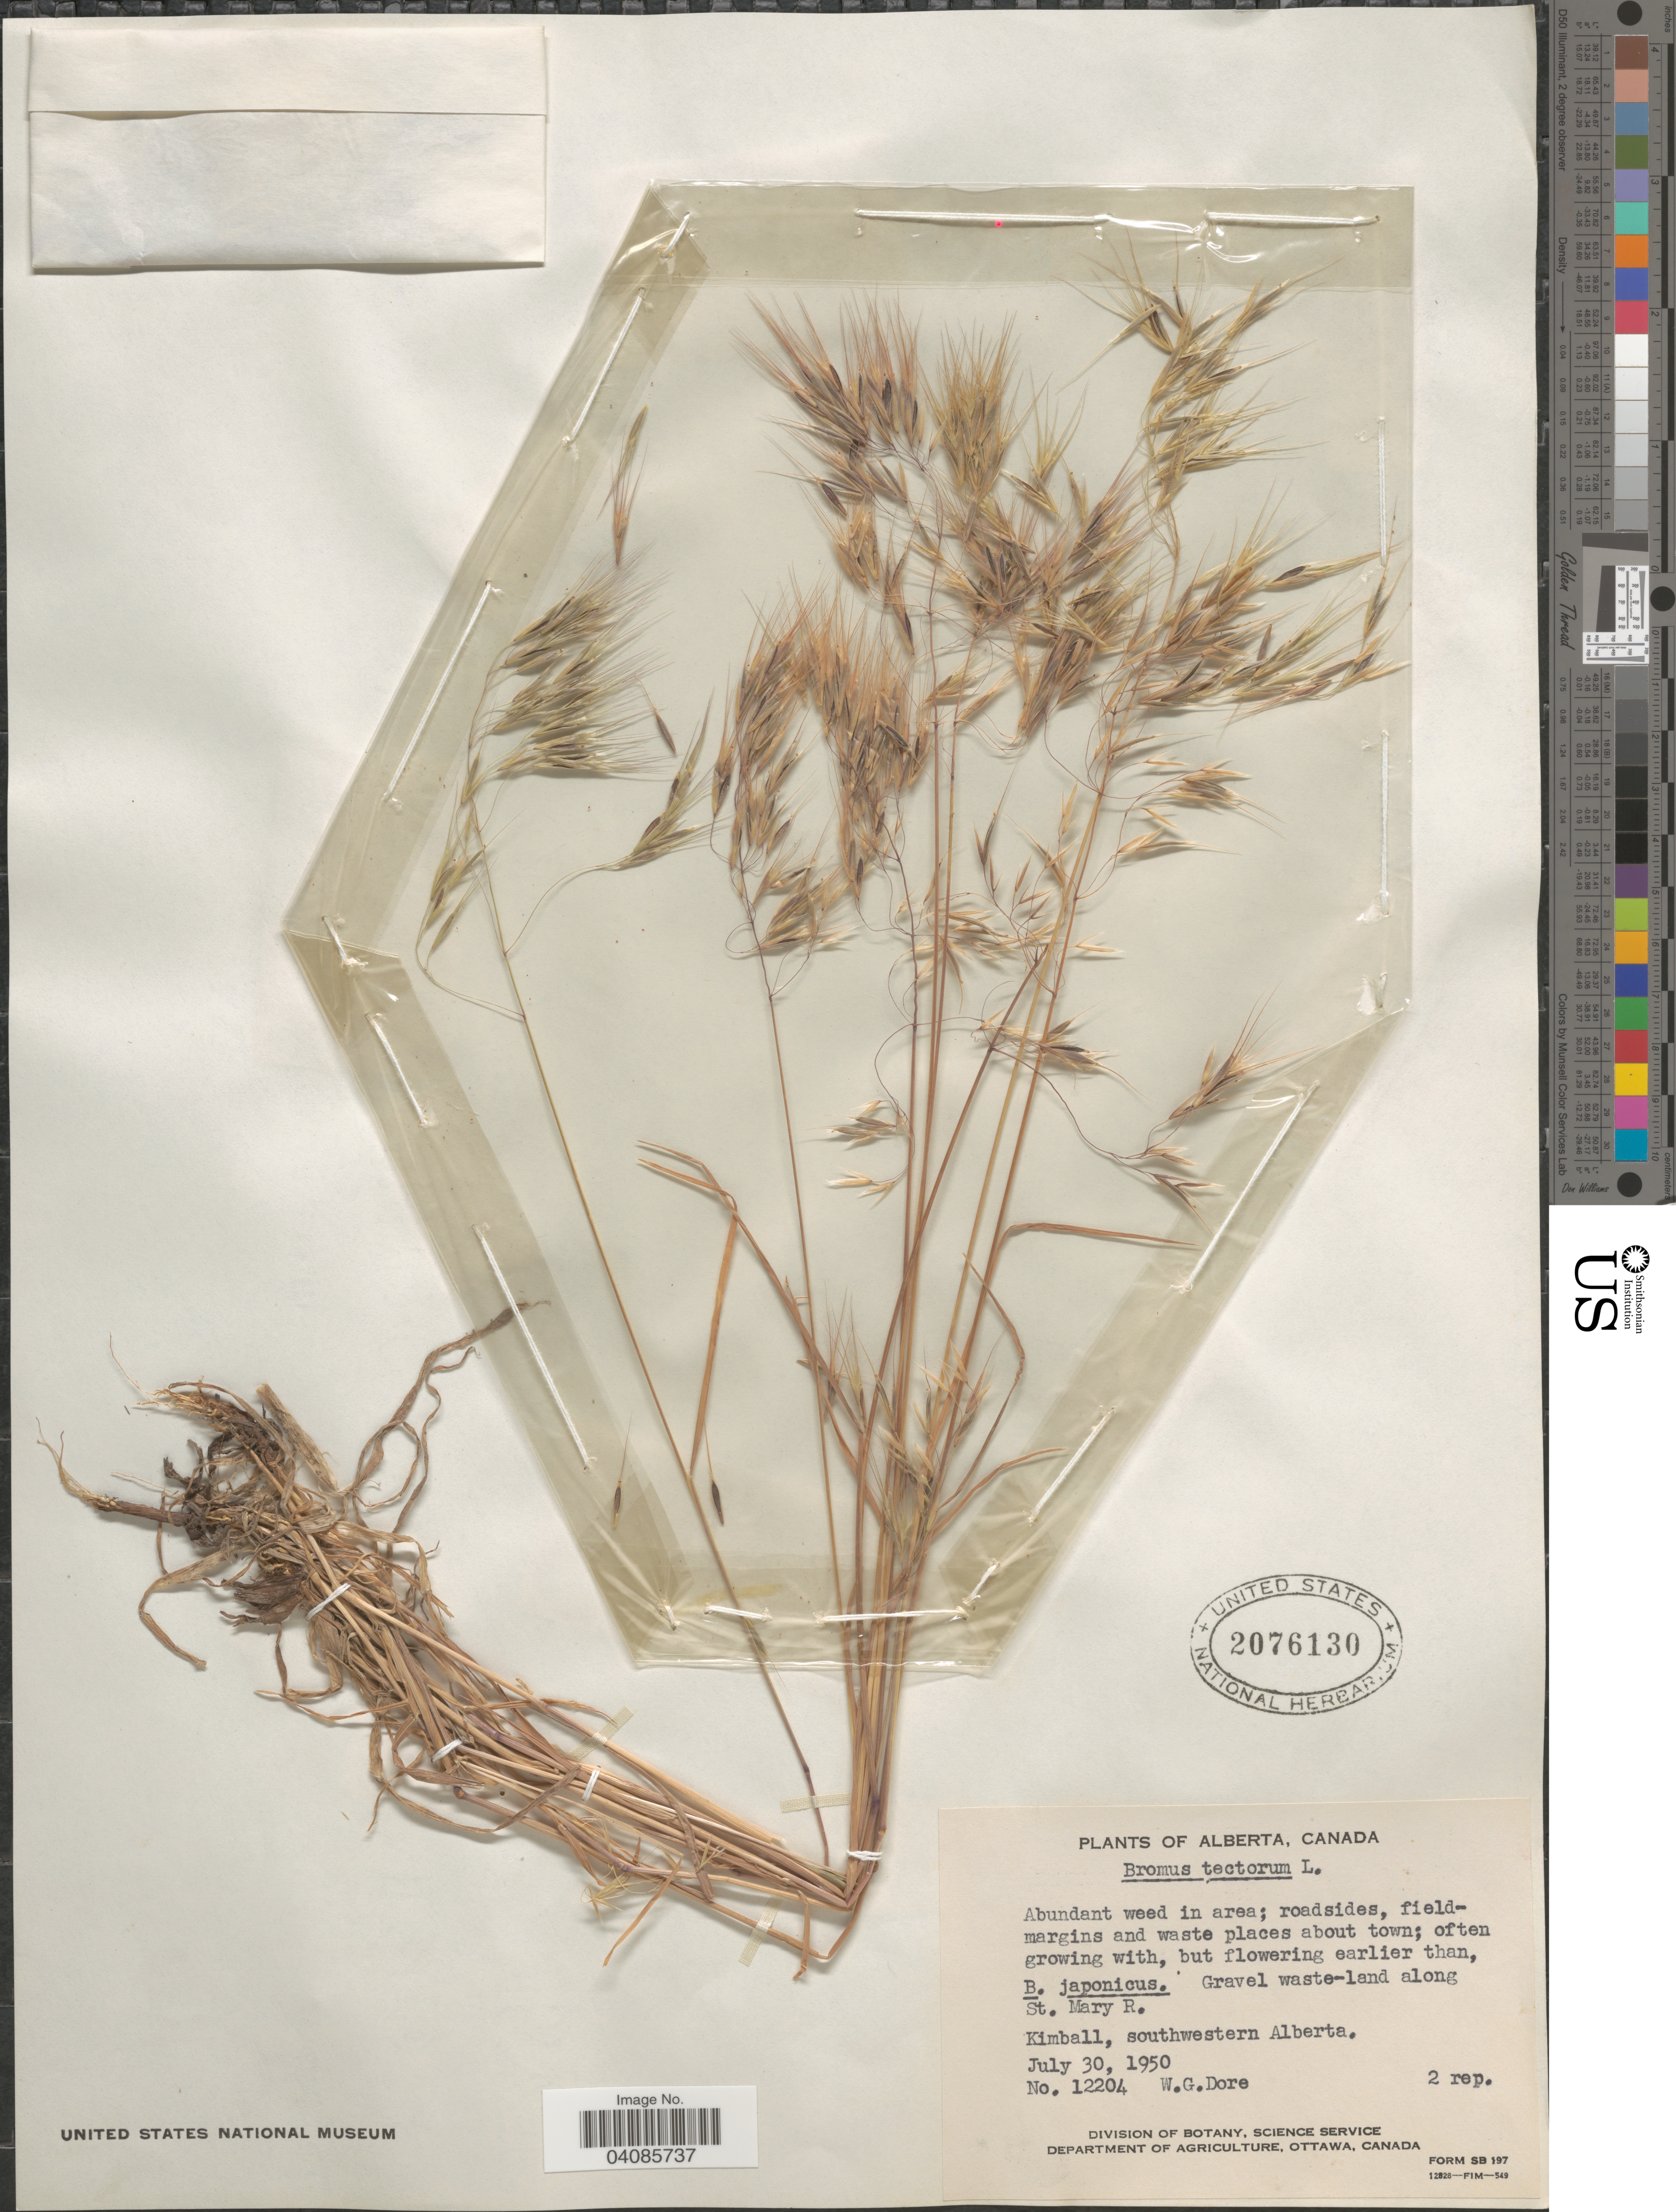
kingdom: Plantae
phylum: Tracheophyta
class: Liliopsida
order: Poales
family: Poaceae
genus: Bromus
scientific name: Bromus tectorum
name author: L.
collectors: W. Dore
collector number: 12204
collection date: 1950-07-30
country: Canada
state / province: Alberta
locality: Roadsides, field-margins and waste places about town. Kimball, southwestern Alberta.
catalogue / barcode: US 2076130